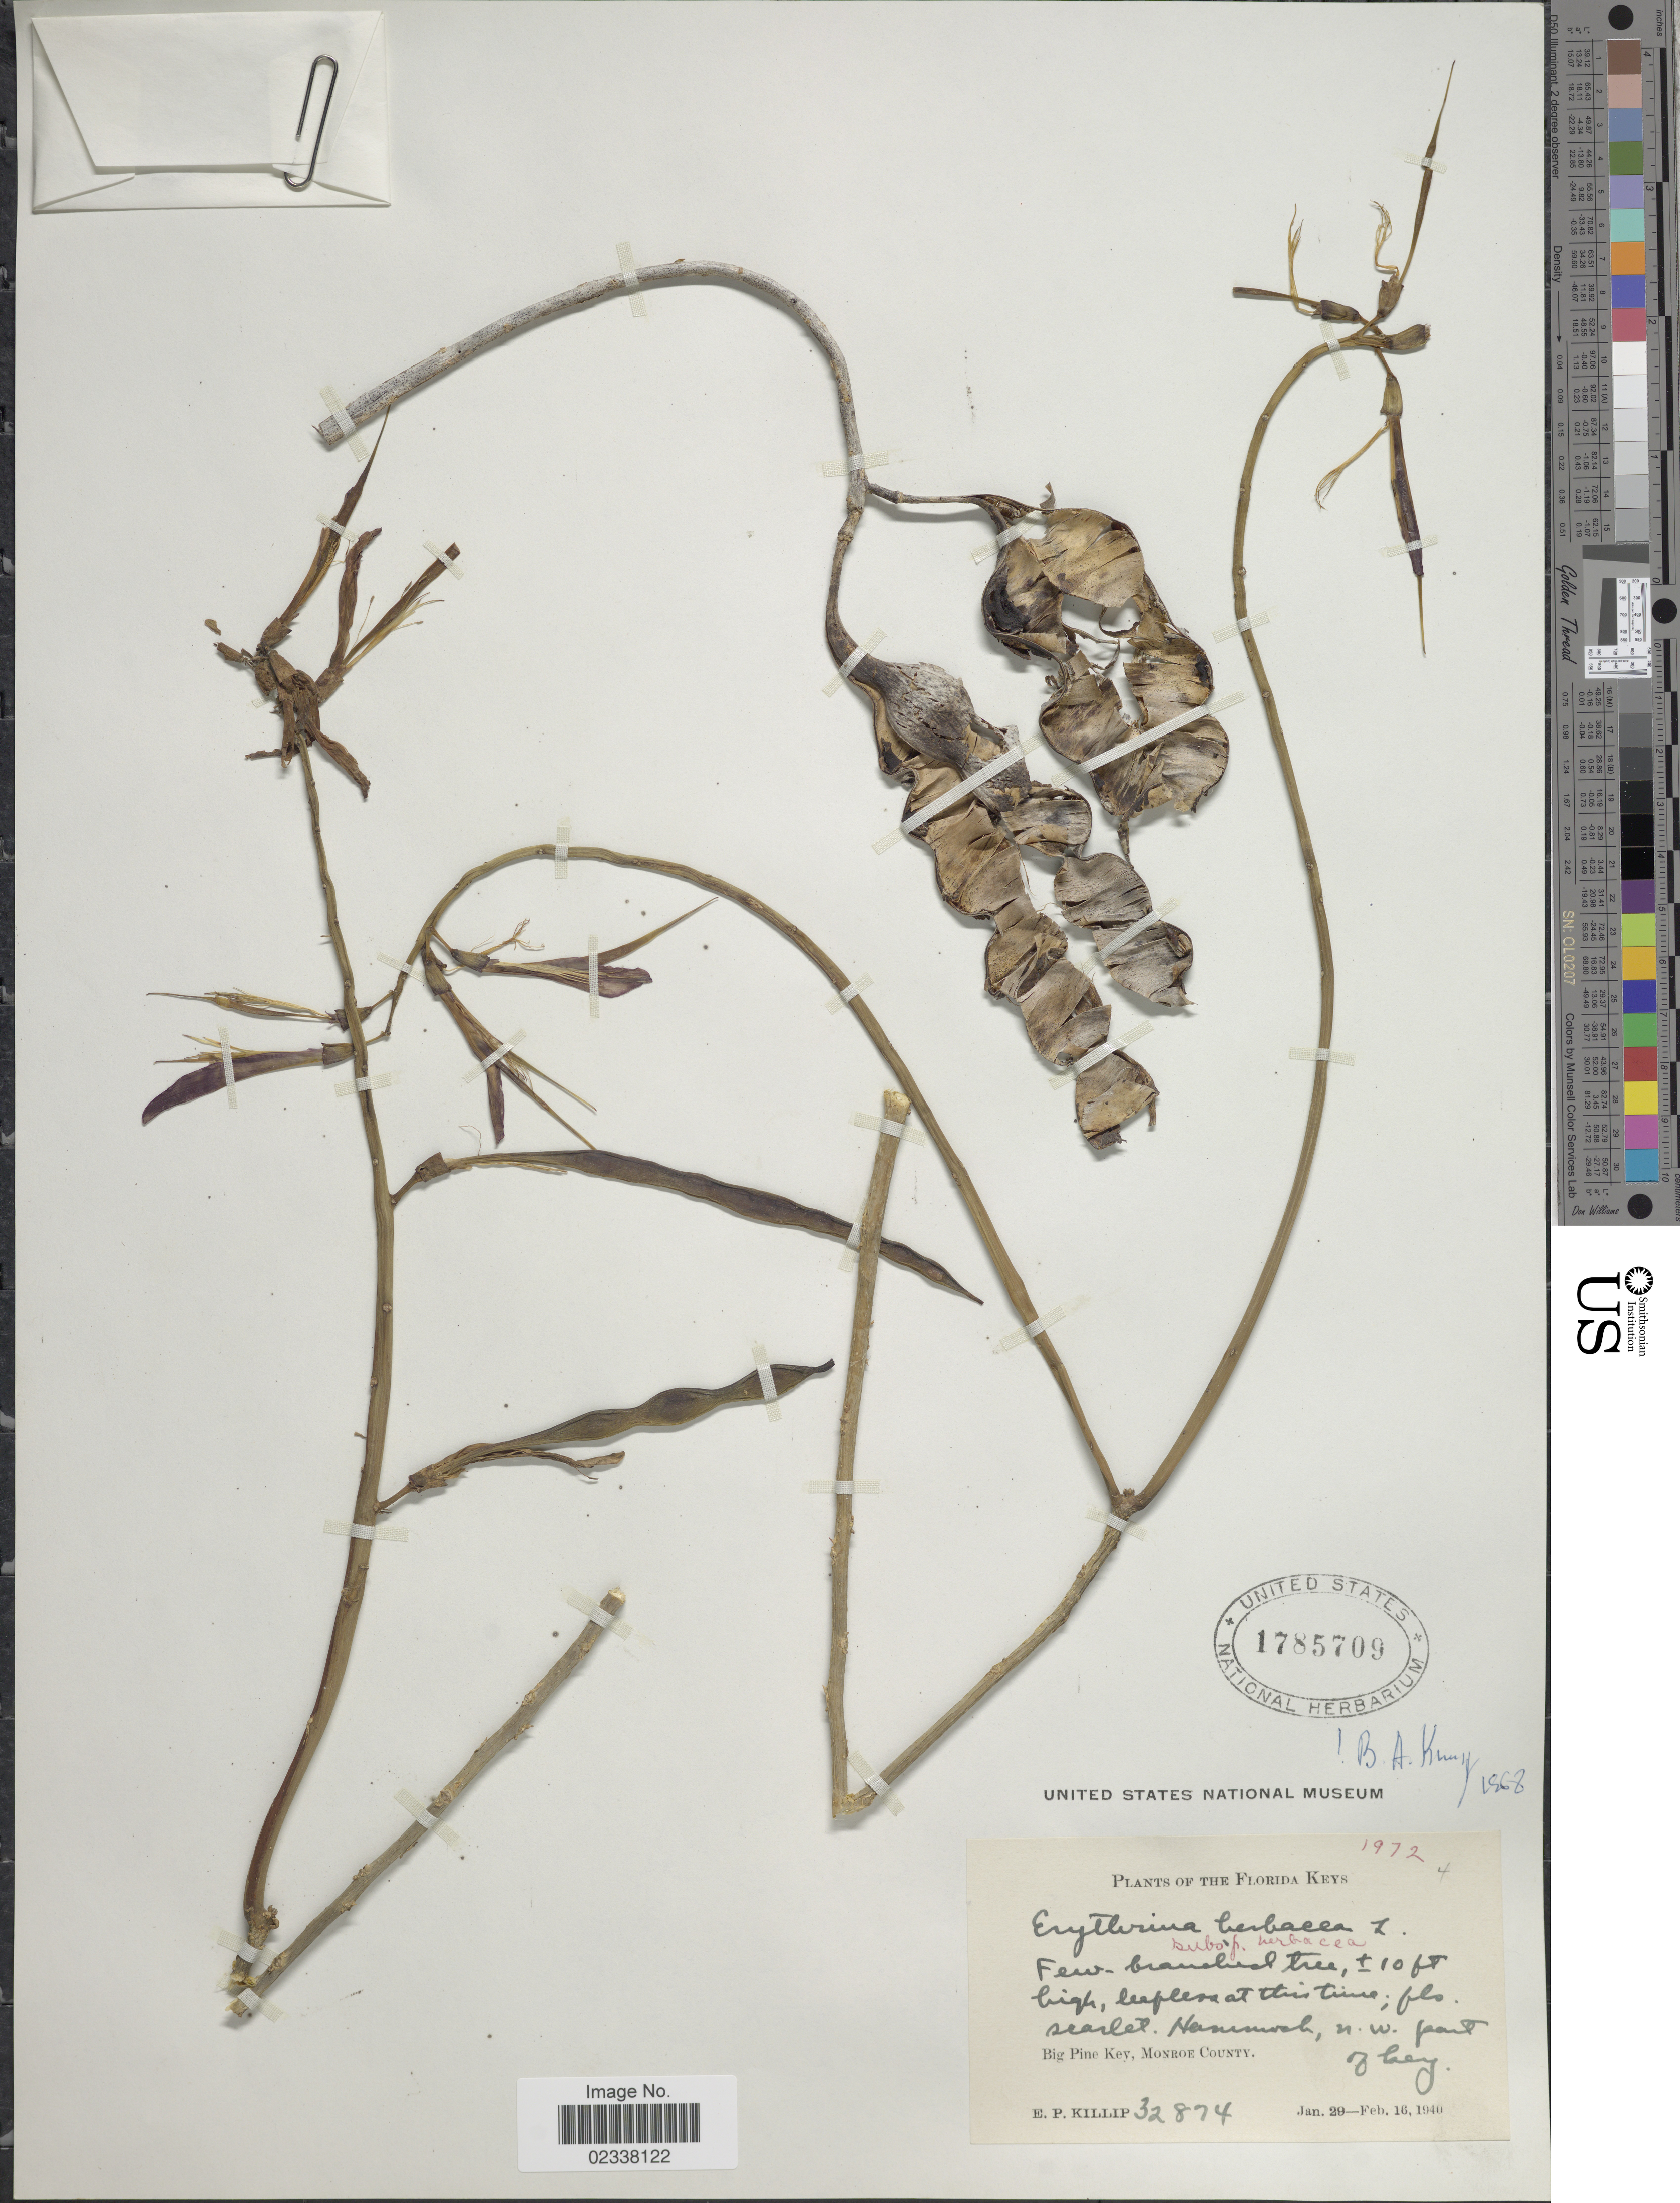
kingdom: Plantae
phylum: Tracheophyta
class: Magnoliopsida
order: Fabales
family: Fabaceae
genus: Erythrina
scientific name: Erythrina herbacea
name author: L.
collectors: E. P. Killip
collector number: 32874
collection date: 1940-01-29/1940-02-16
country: United States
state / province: Florida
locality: Florida Keys. Havanah, n. w. part of key. Big Pine Key, Monroe County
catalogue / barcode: US 1785709